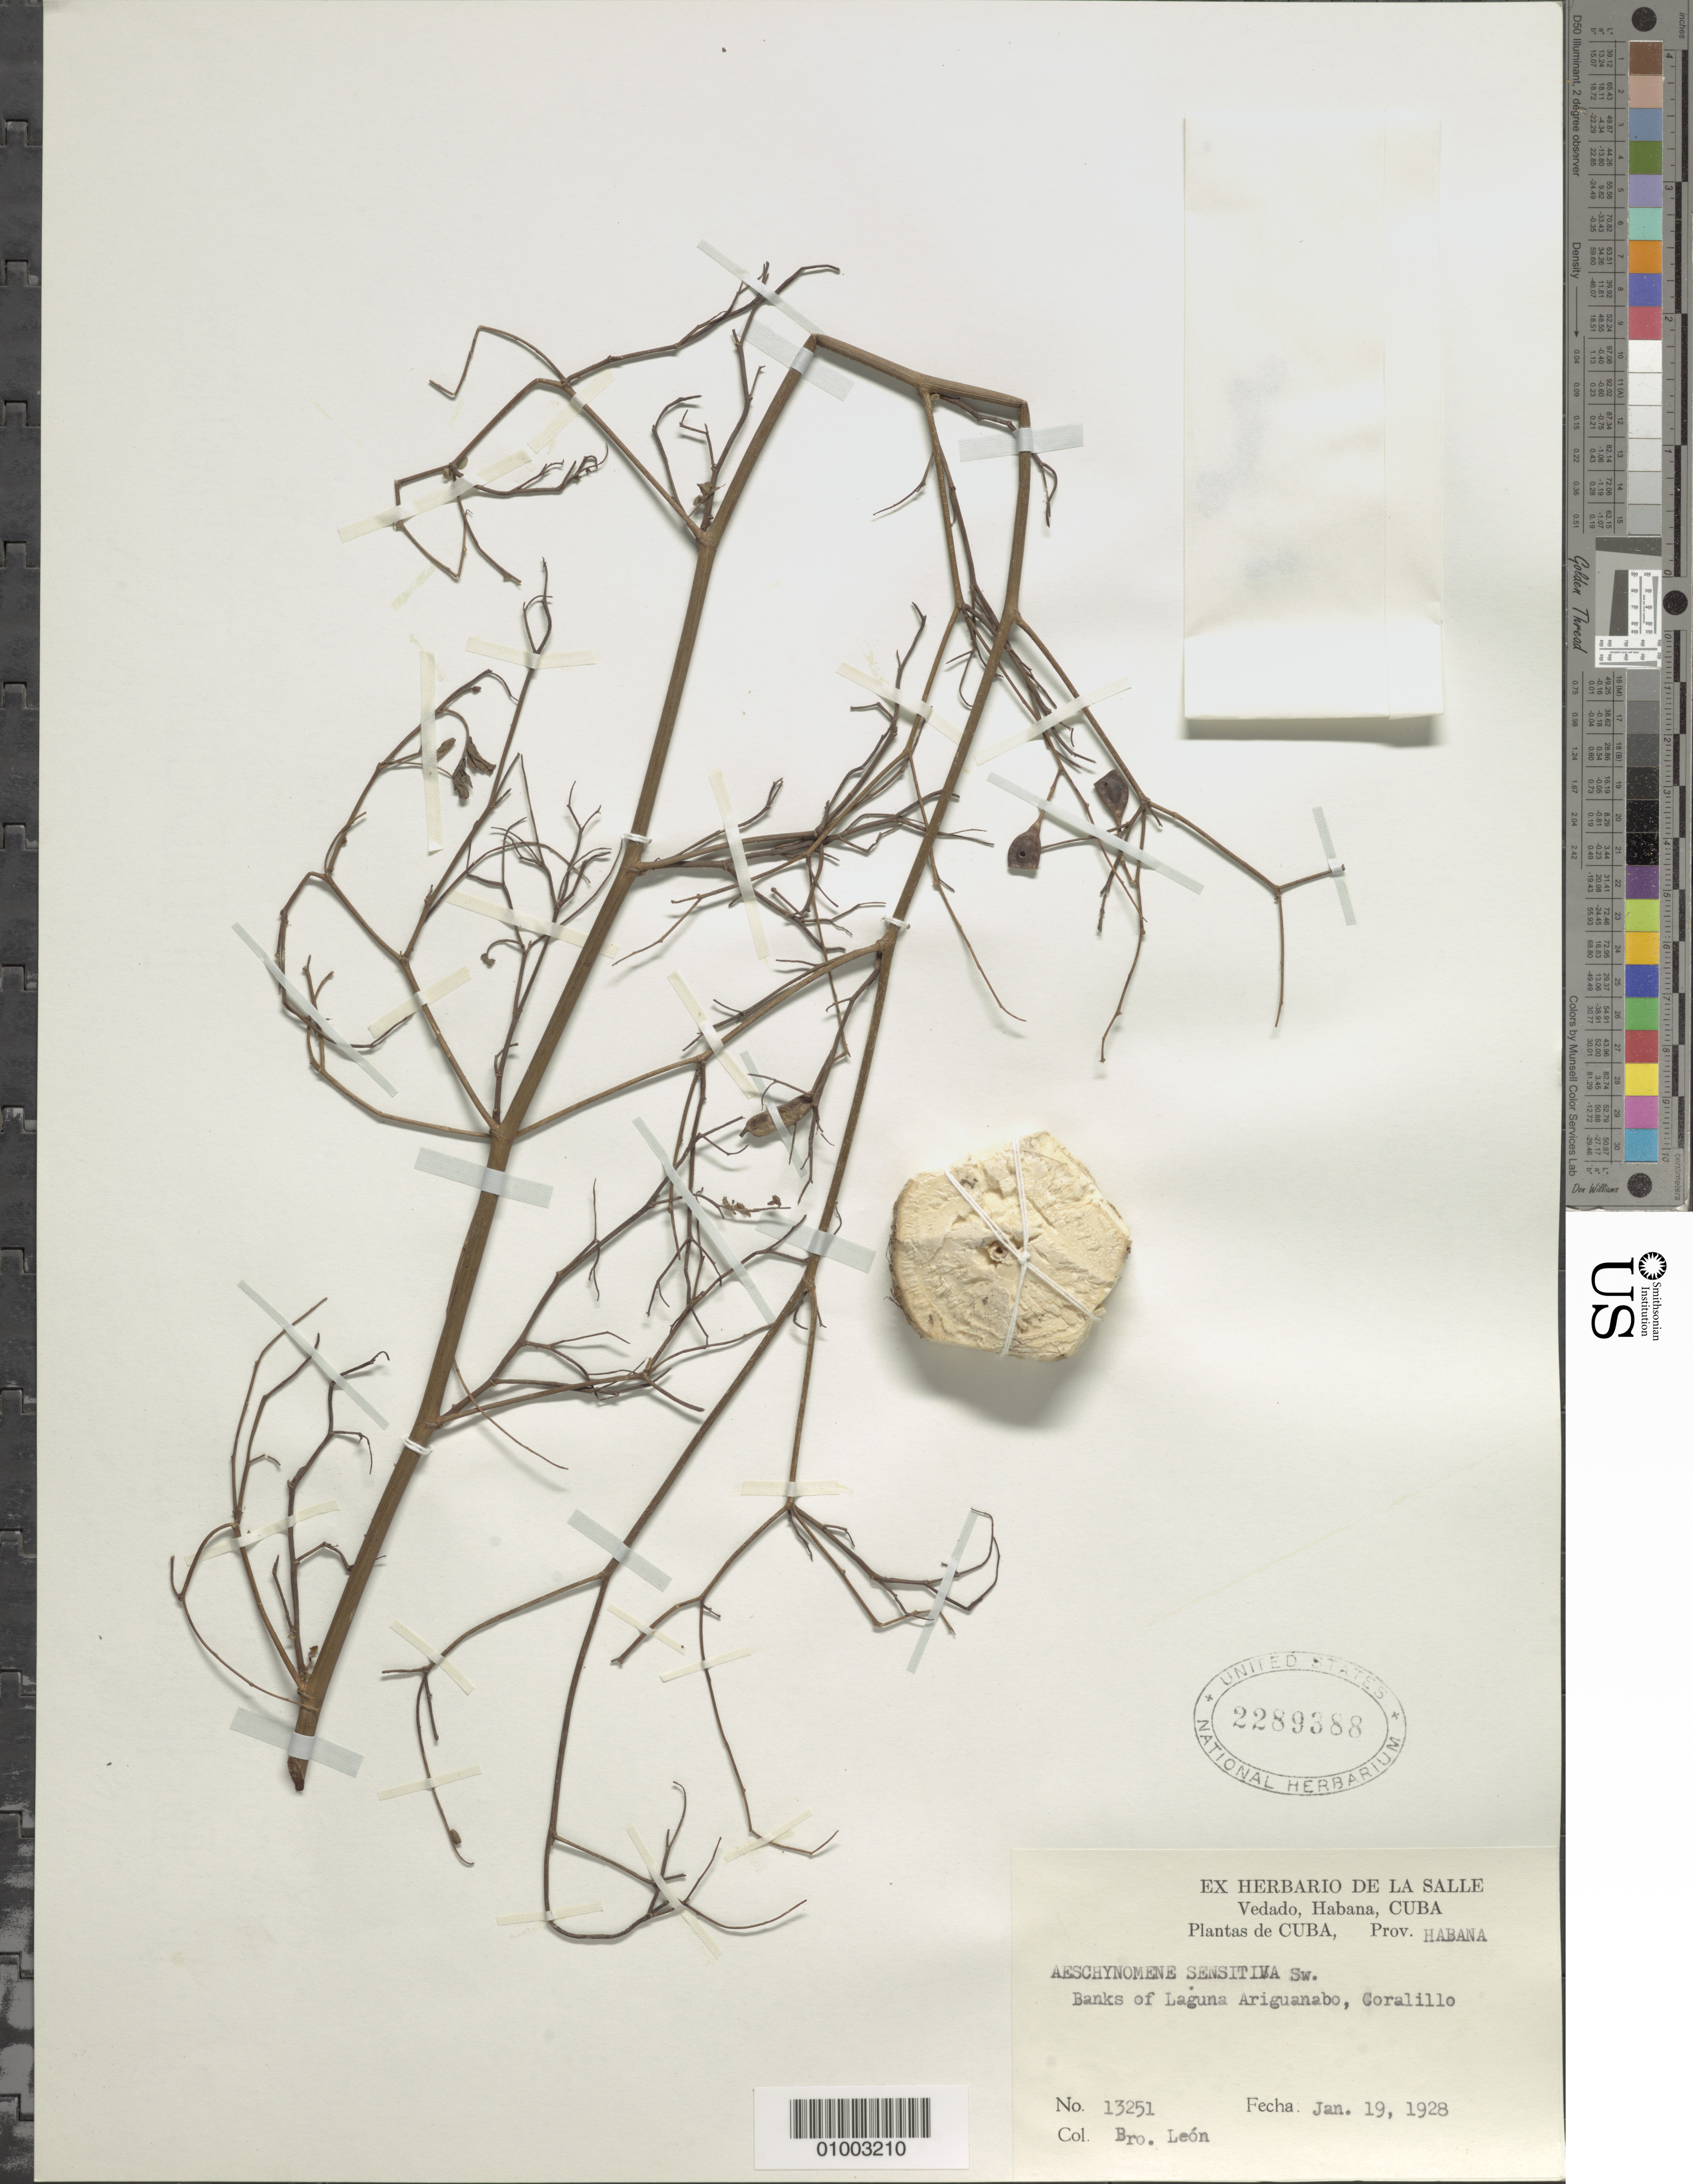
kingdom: Plantae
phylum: Tracheophyta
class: Magnoliopsida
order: Fabales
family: Fabaceae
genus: Aeschynomene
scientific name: Aeschynomene sensitiva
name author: Sw.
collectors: Bro. León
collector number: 13251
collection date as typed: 19 Jan 1928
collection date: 1928-01-19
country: Cuba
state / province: La Habana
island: Cuba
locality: Banks of Laguna Aruguanabo, Coralillo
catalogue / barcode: US 2289388